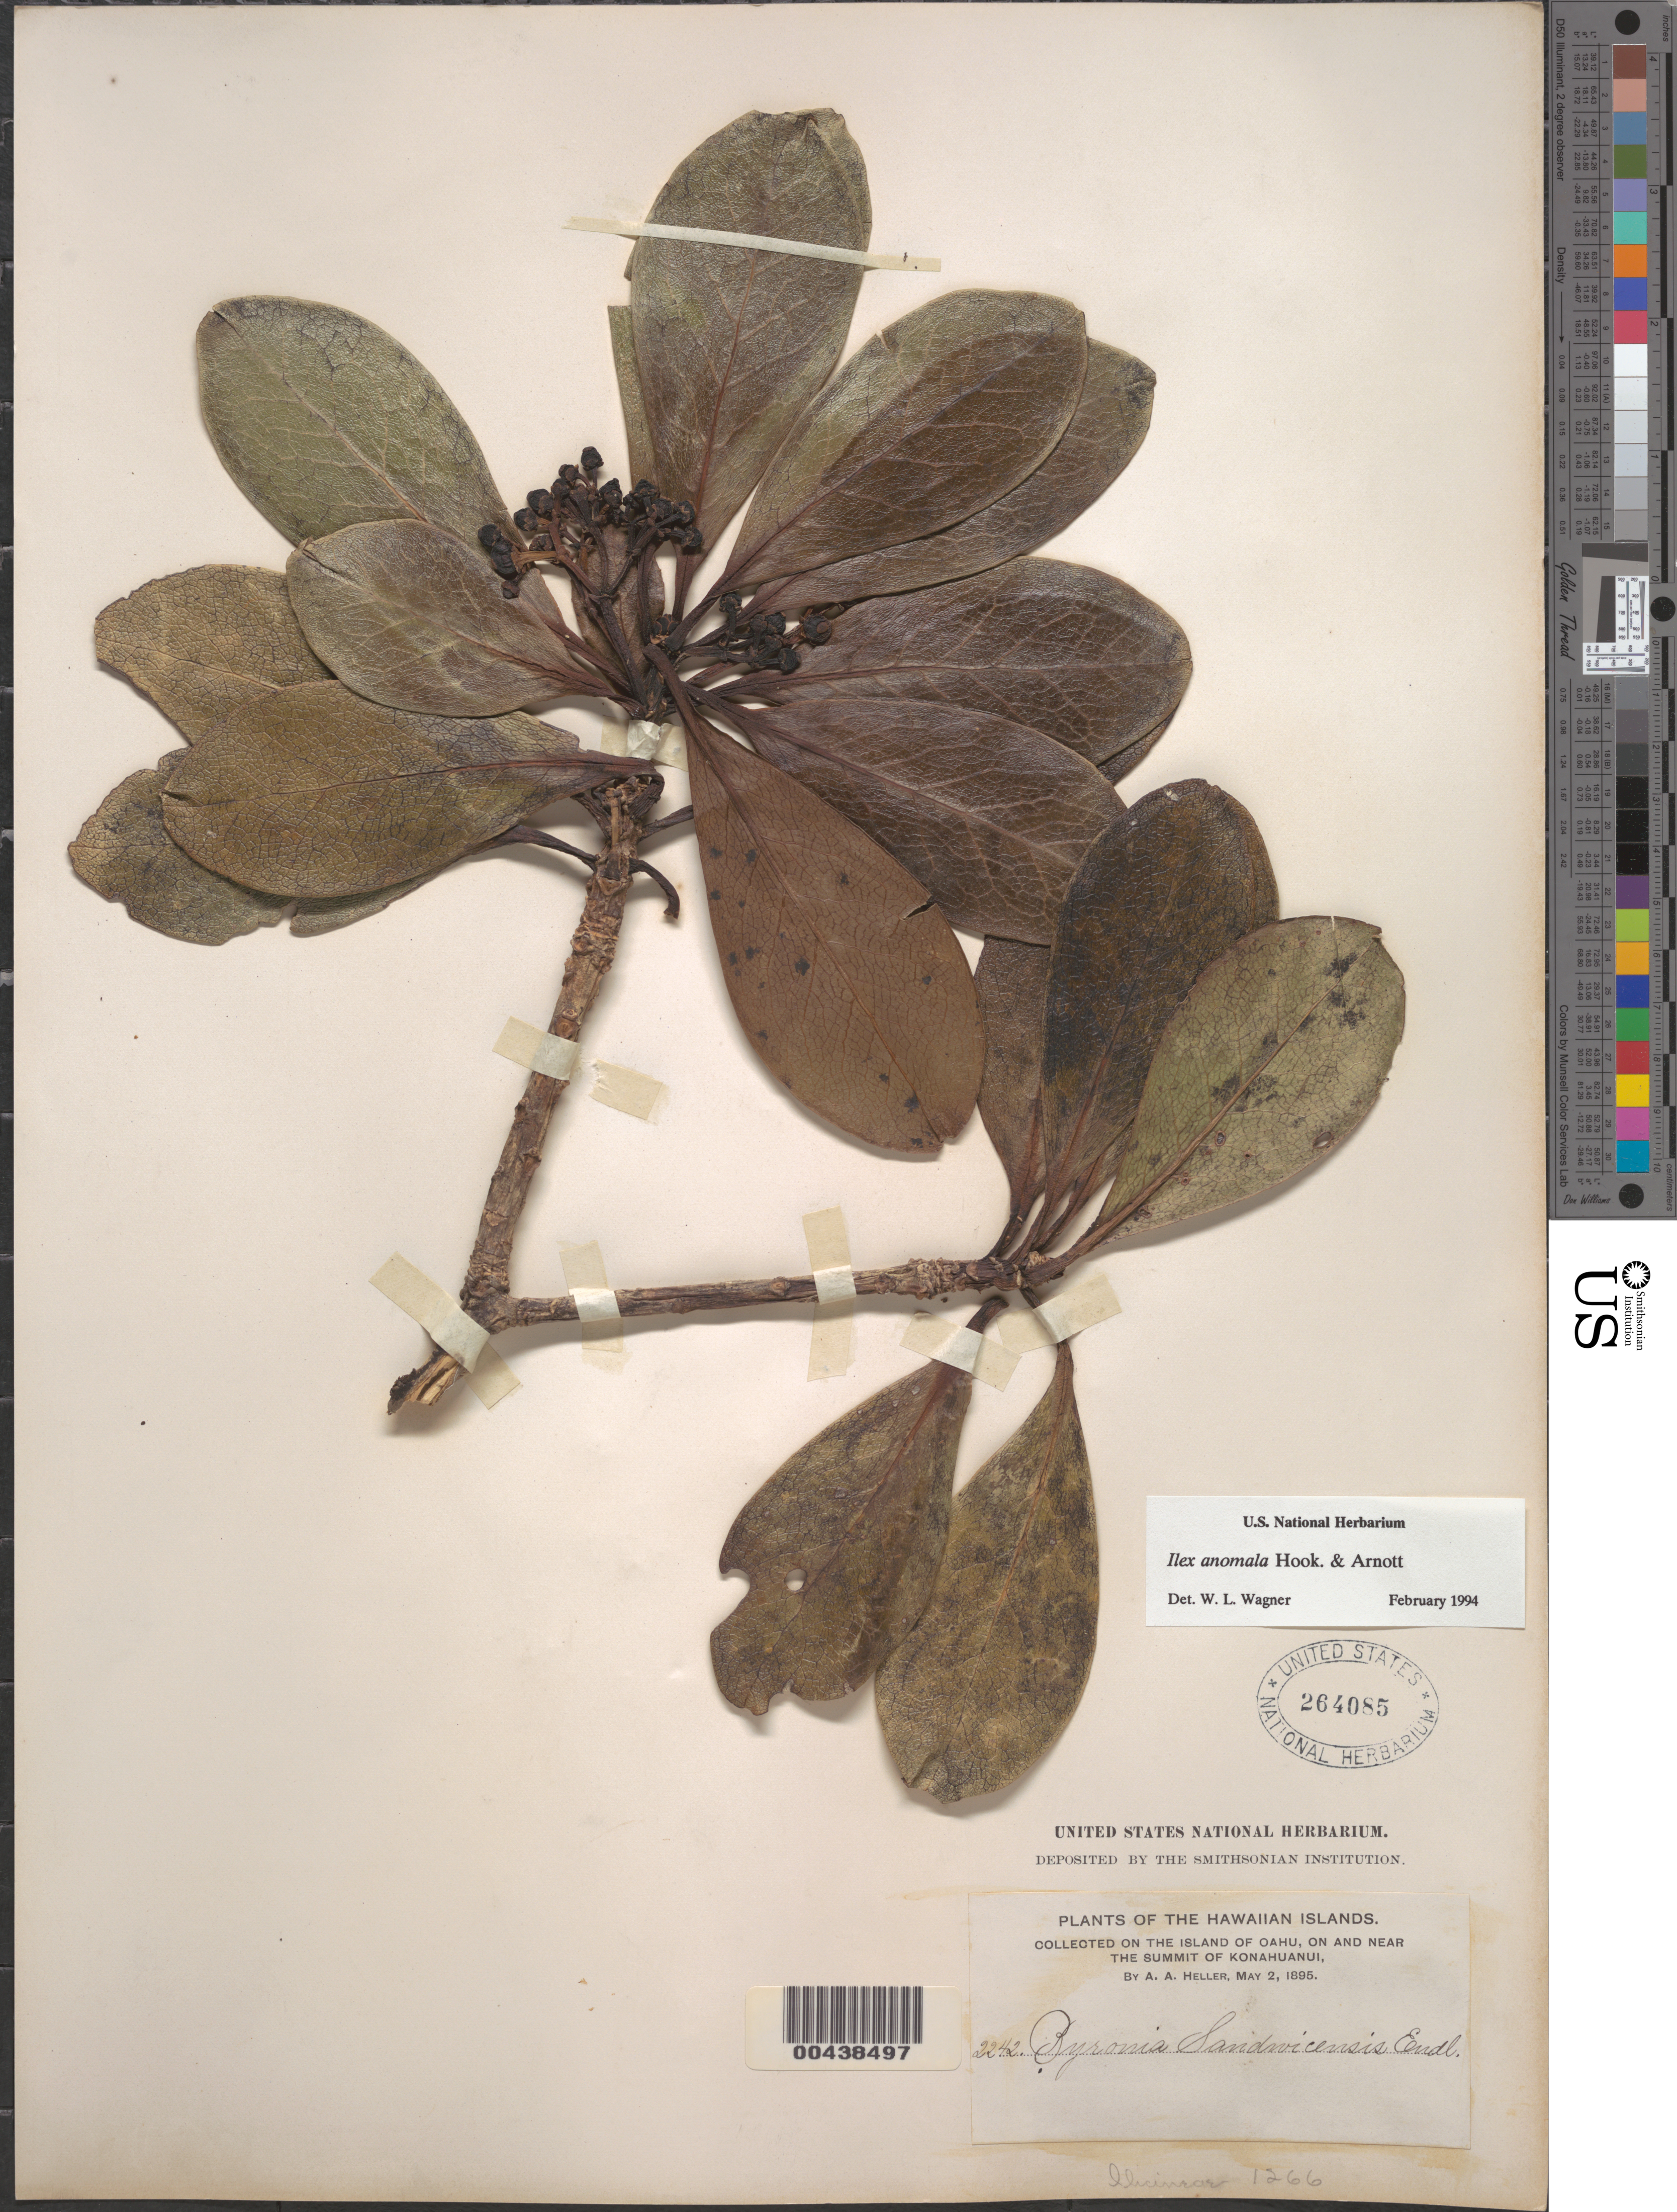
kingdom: Plantae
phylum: Tracheophyta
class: Magnoliopsida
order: Aquifoliales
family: Aquifoliaceae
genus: Ilex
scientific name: Ilex anomala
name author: Hook. & Arn.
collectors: A. A. Heller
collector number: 2242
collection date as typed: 2 May 1895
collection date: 1895-05-02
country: United States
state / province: Hawaii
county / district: Honolulu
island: Oahu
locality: On and near the summit of Konahuanui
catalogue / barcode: US 264085